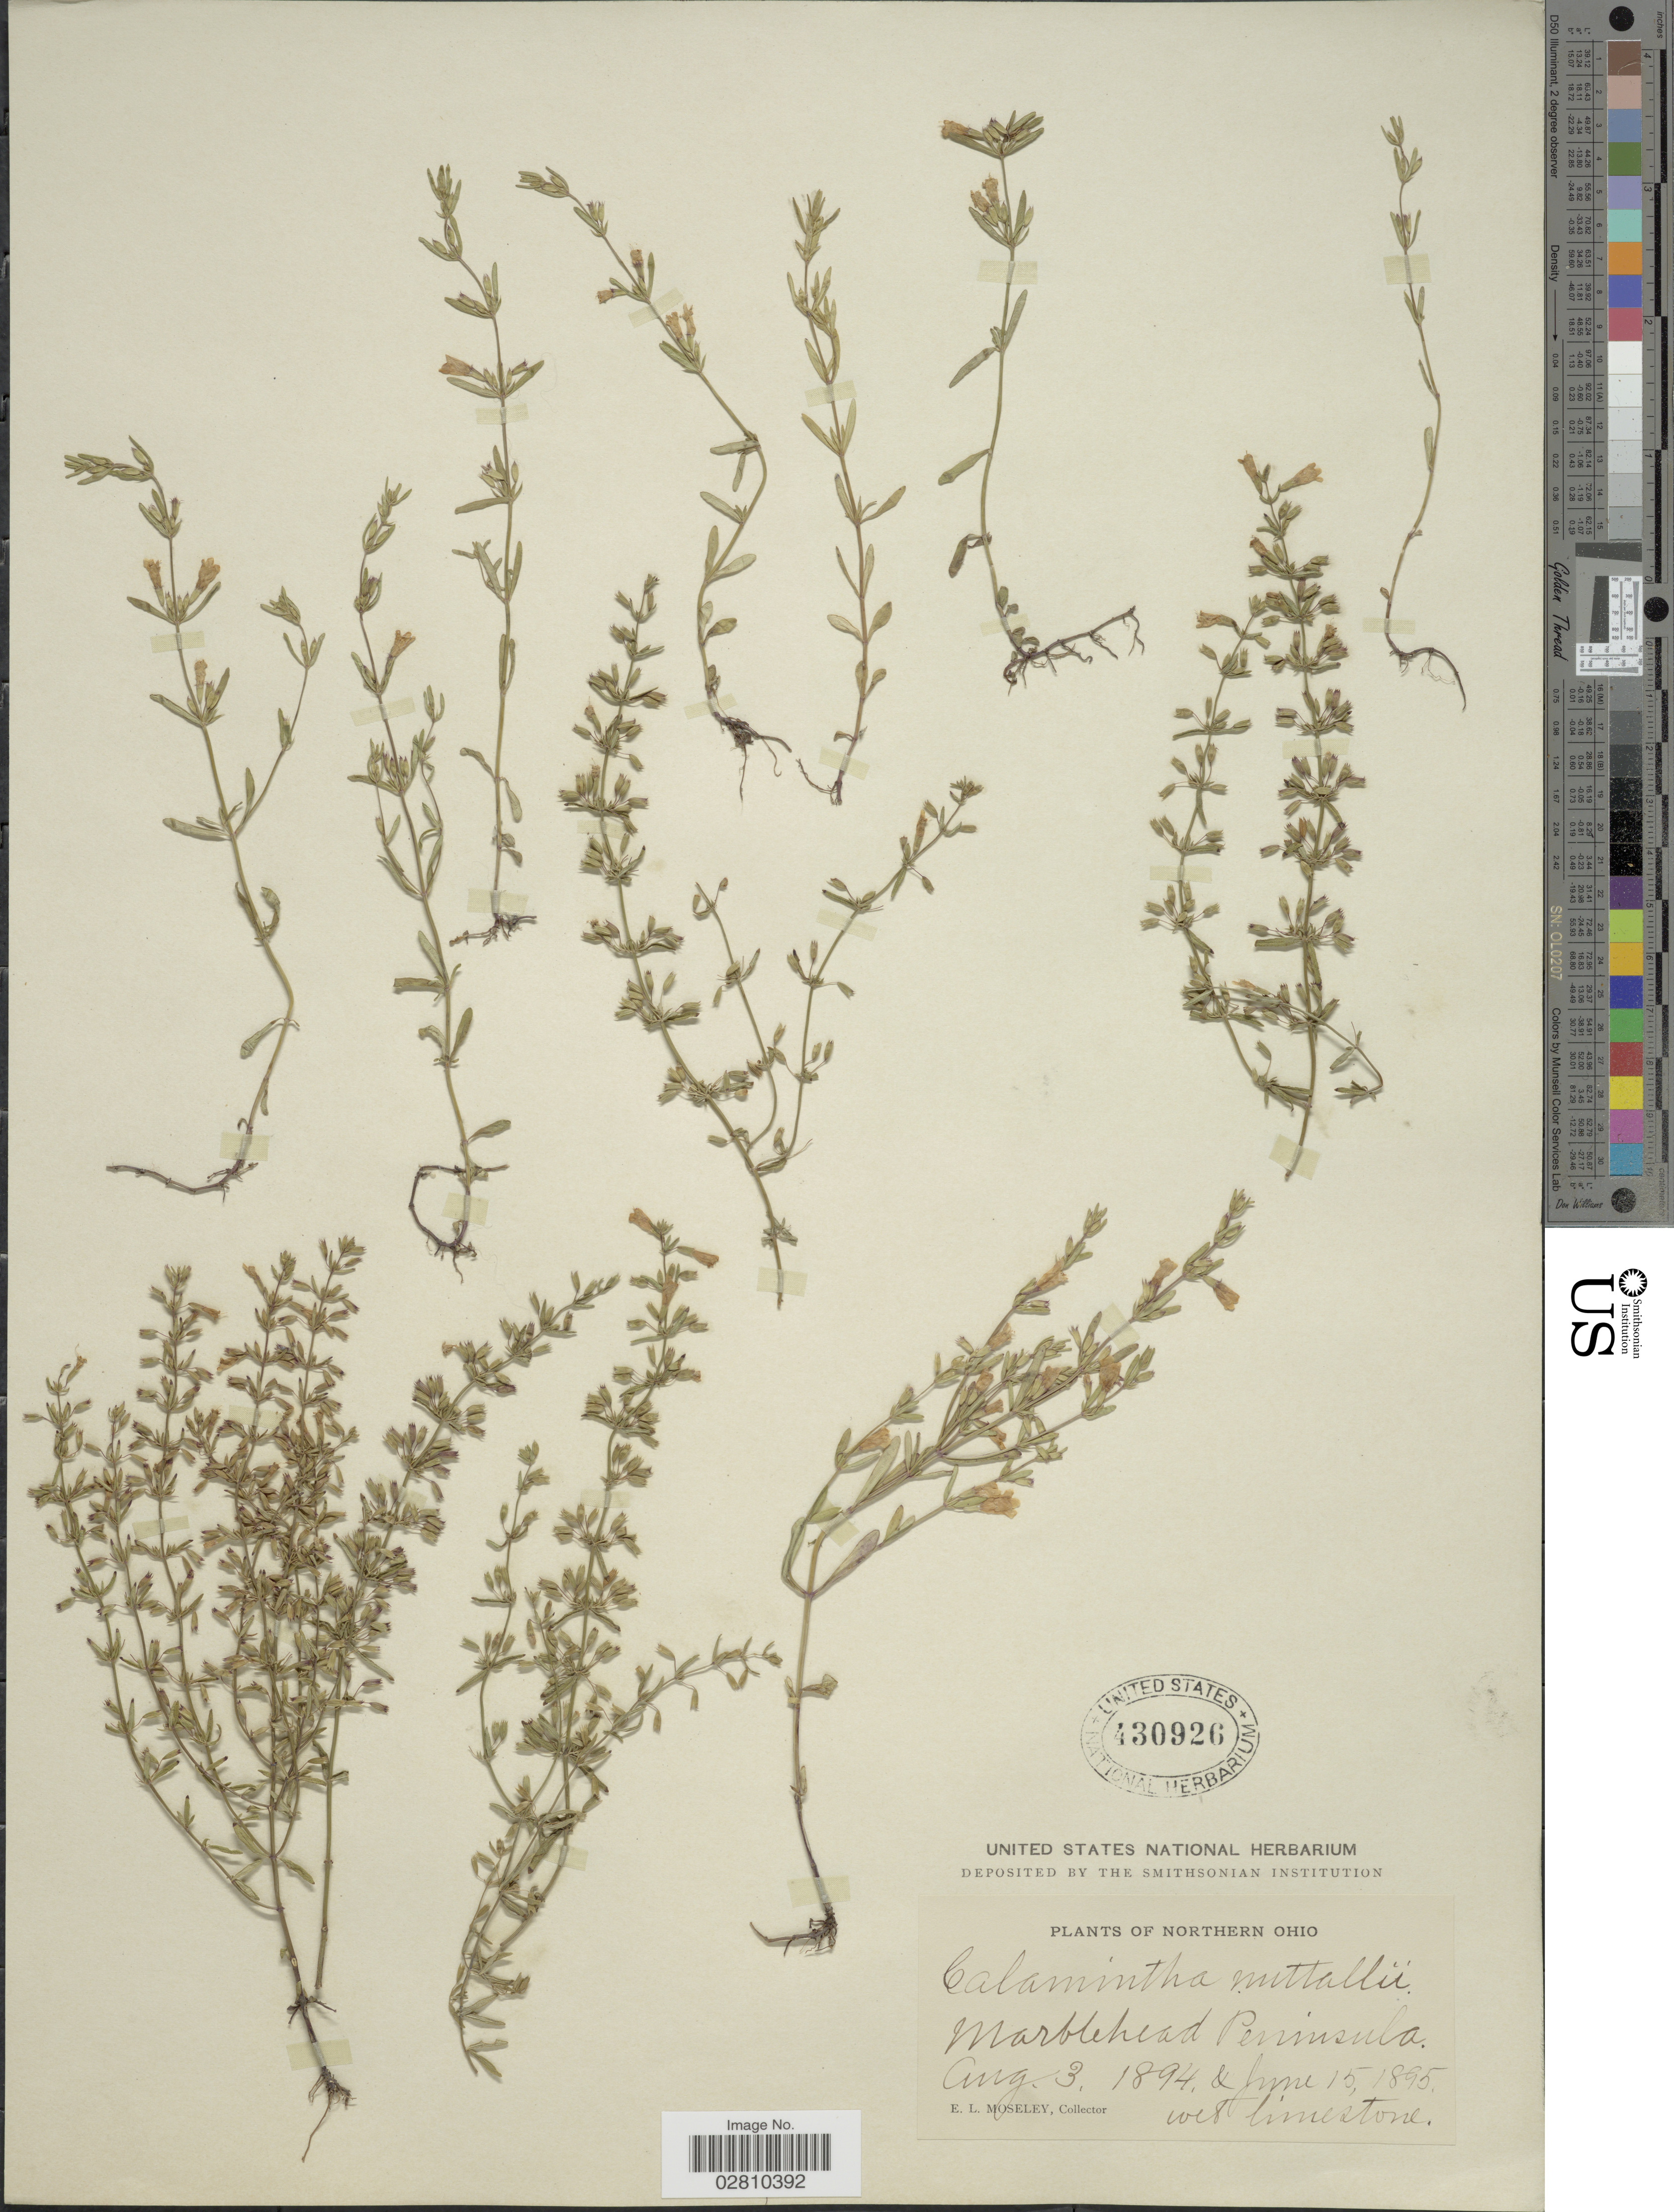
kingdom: Plantae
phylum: Tracheophyta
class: Magnoliopsida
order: Lamiales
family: Lamiaceae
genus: Clinopodium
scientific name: Clinopodium glabrum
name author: (Nutt.) Kuntze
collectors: E. Moseley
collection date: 1894-08-03/1895-06-15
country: United States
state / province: Ohio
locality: Northern Ohio. Marblehead Peninsula.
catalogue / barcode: US 430926